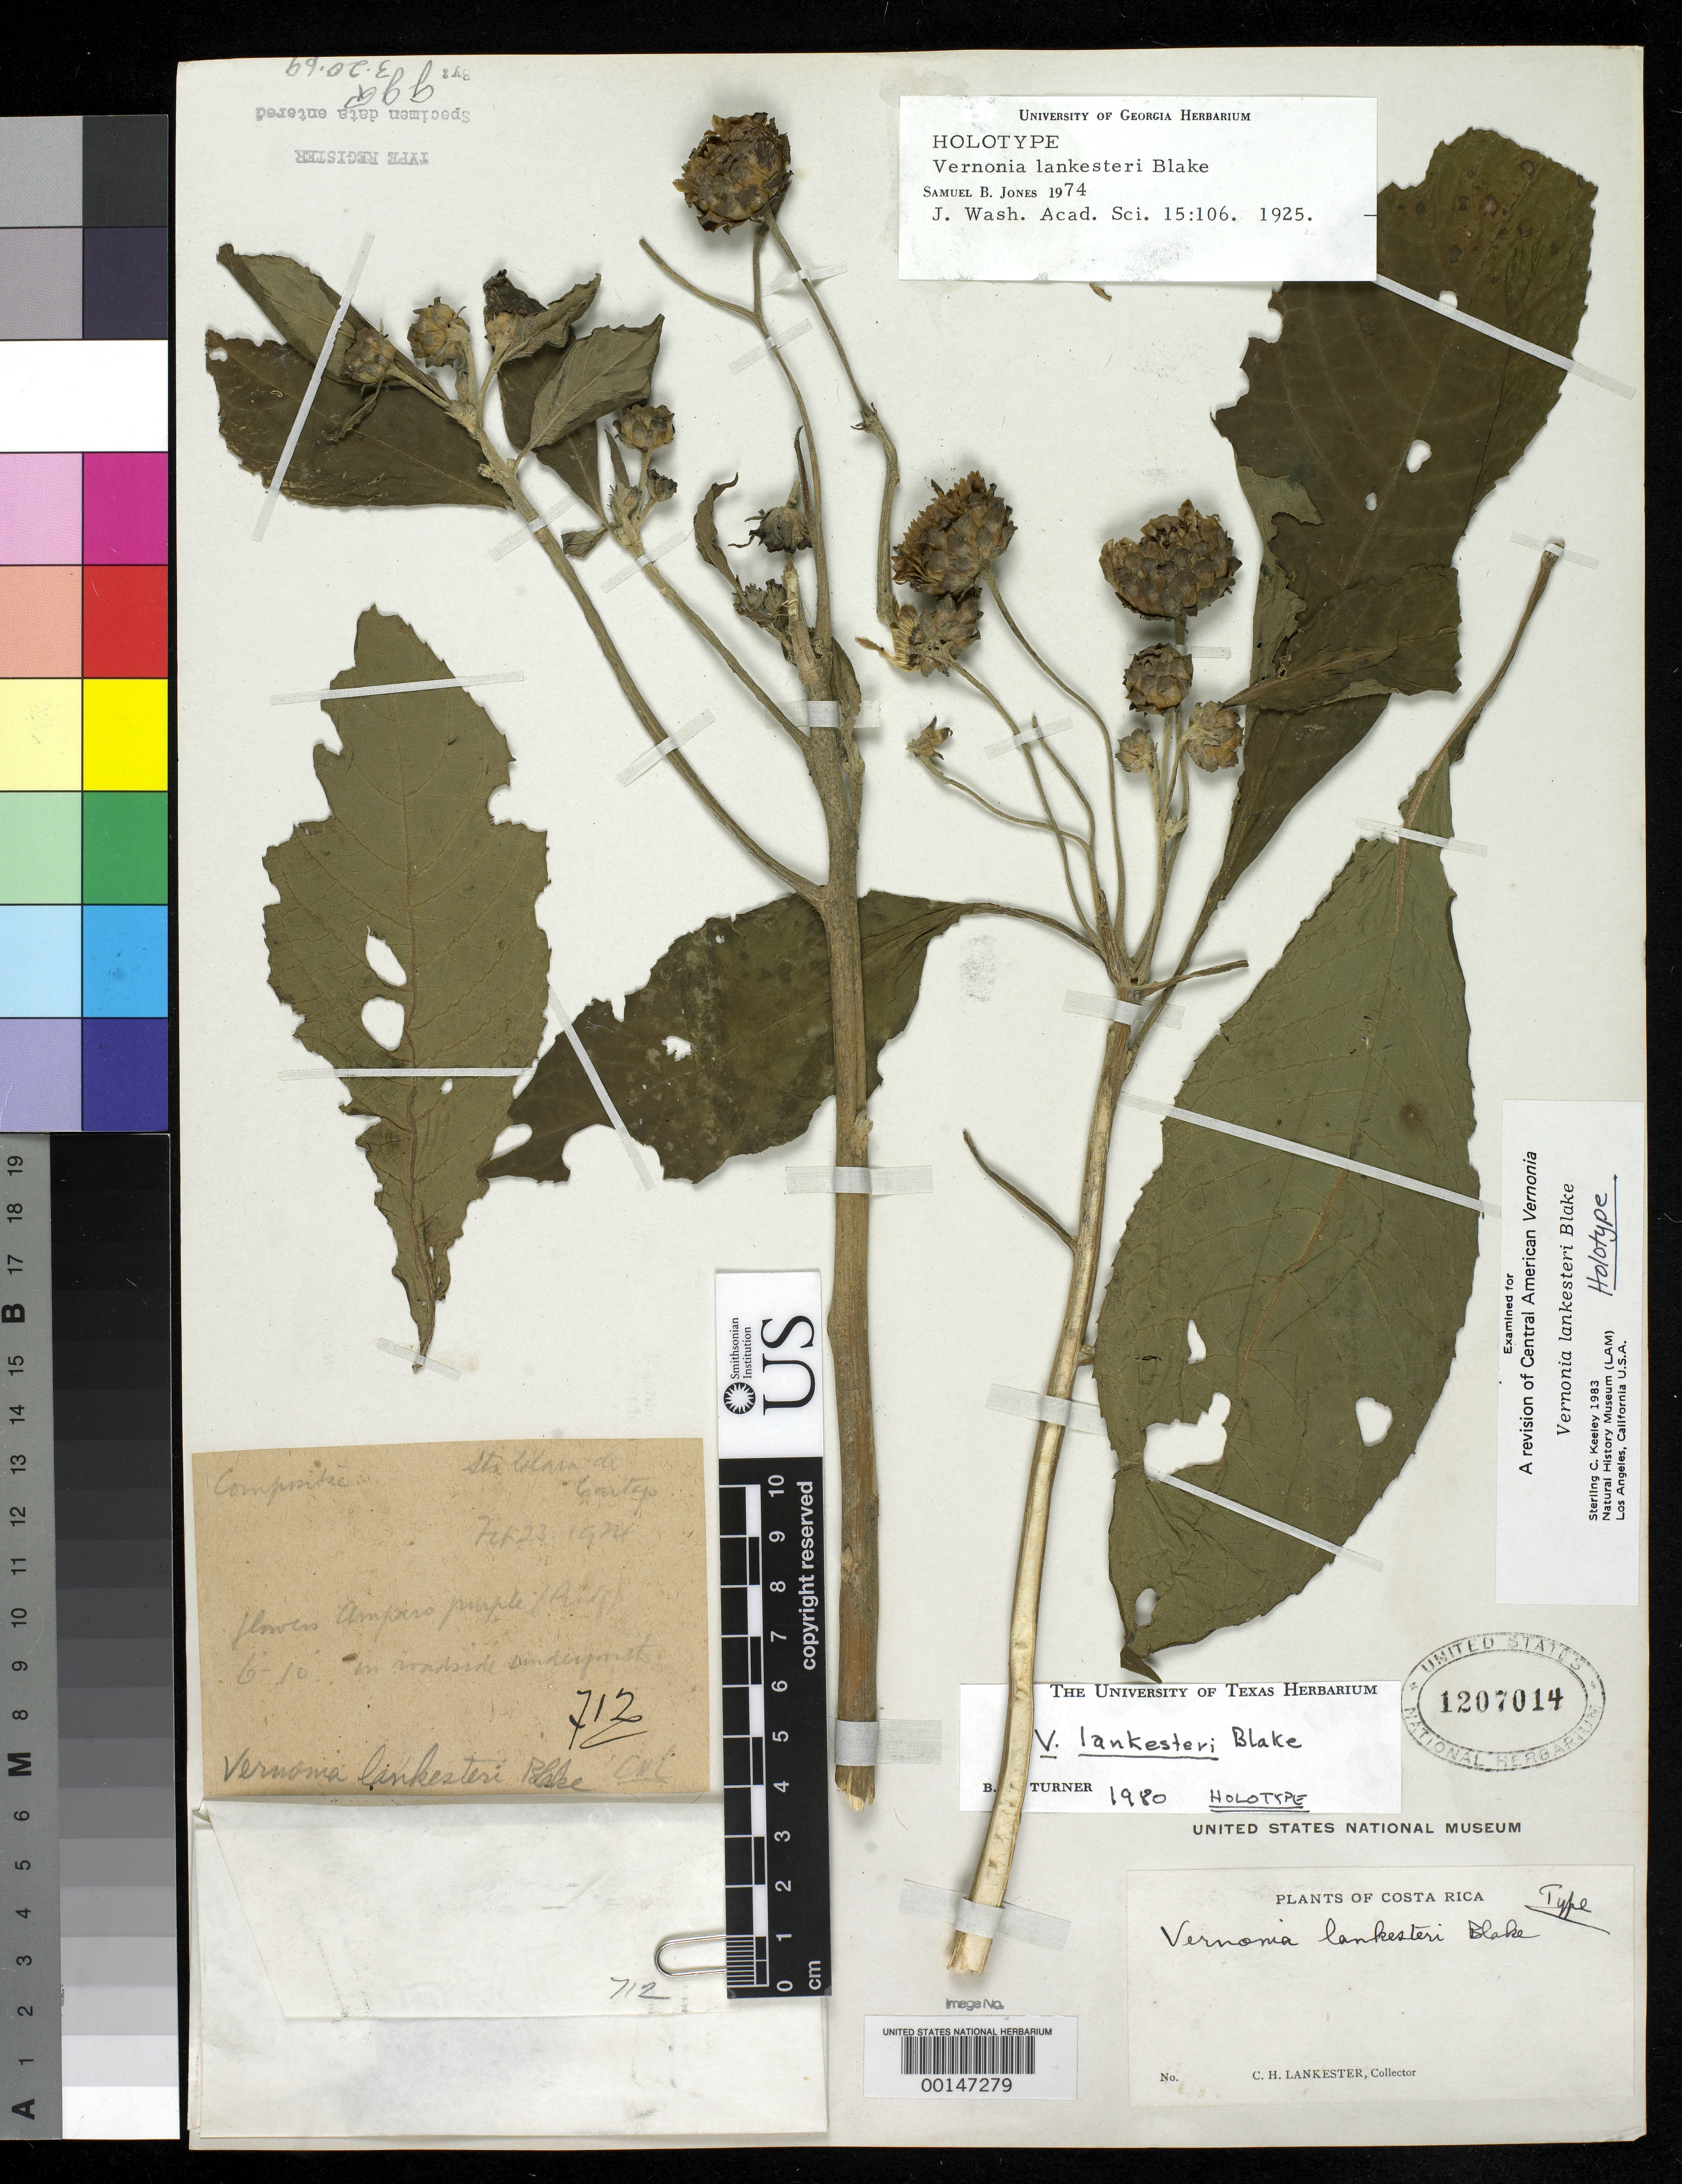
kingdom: Plantae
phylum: Tracheophyta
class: Magnoliopsida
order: Asterales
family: Asteraceae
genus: Vernonia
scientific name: Vernonia lankesteri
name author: S.F. Blake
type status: Holotype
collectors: C. H. Lankester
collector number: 712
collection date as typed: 23 Feb 1924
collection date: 1924-02-23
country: Costa Rica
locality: Santa Clara de Cartago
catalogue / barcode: US 1207014